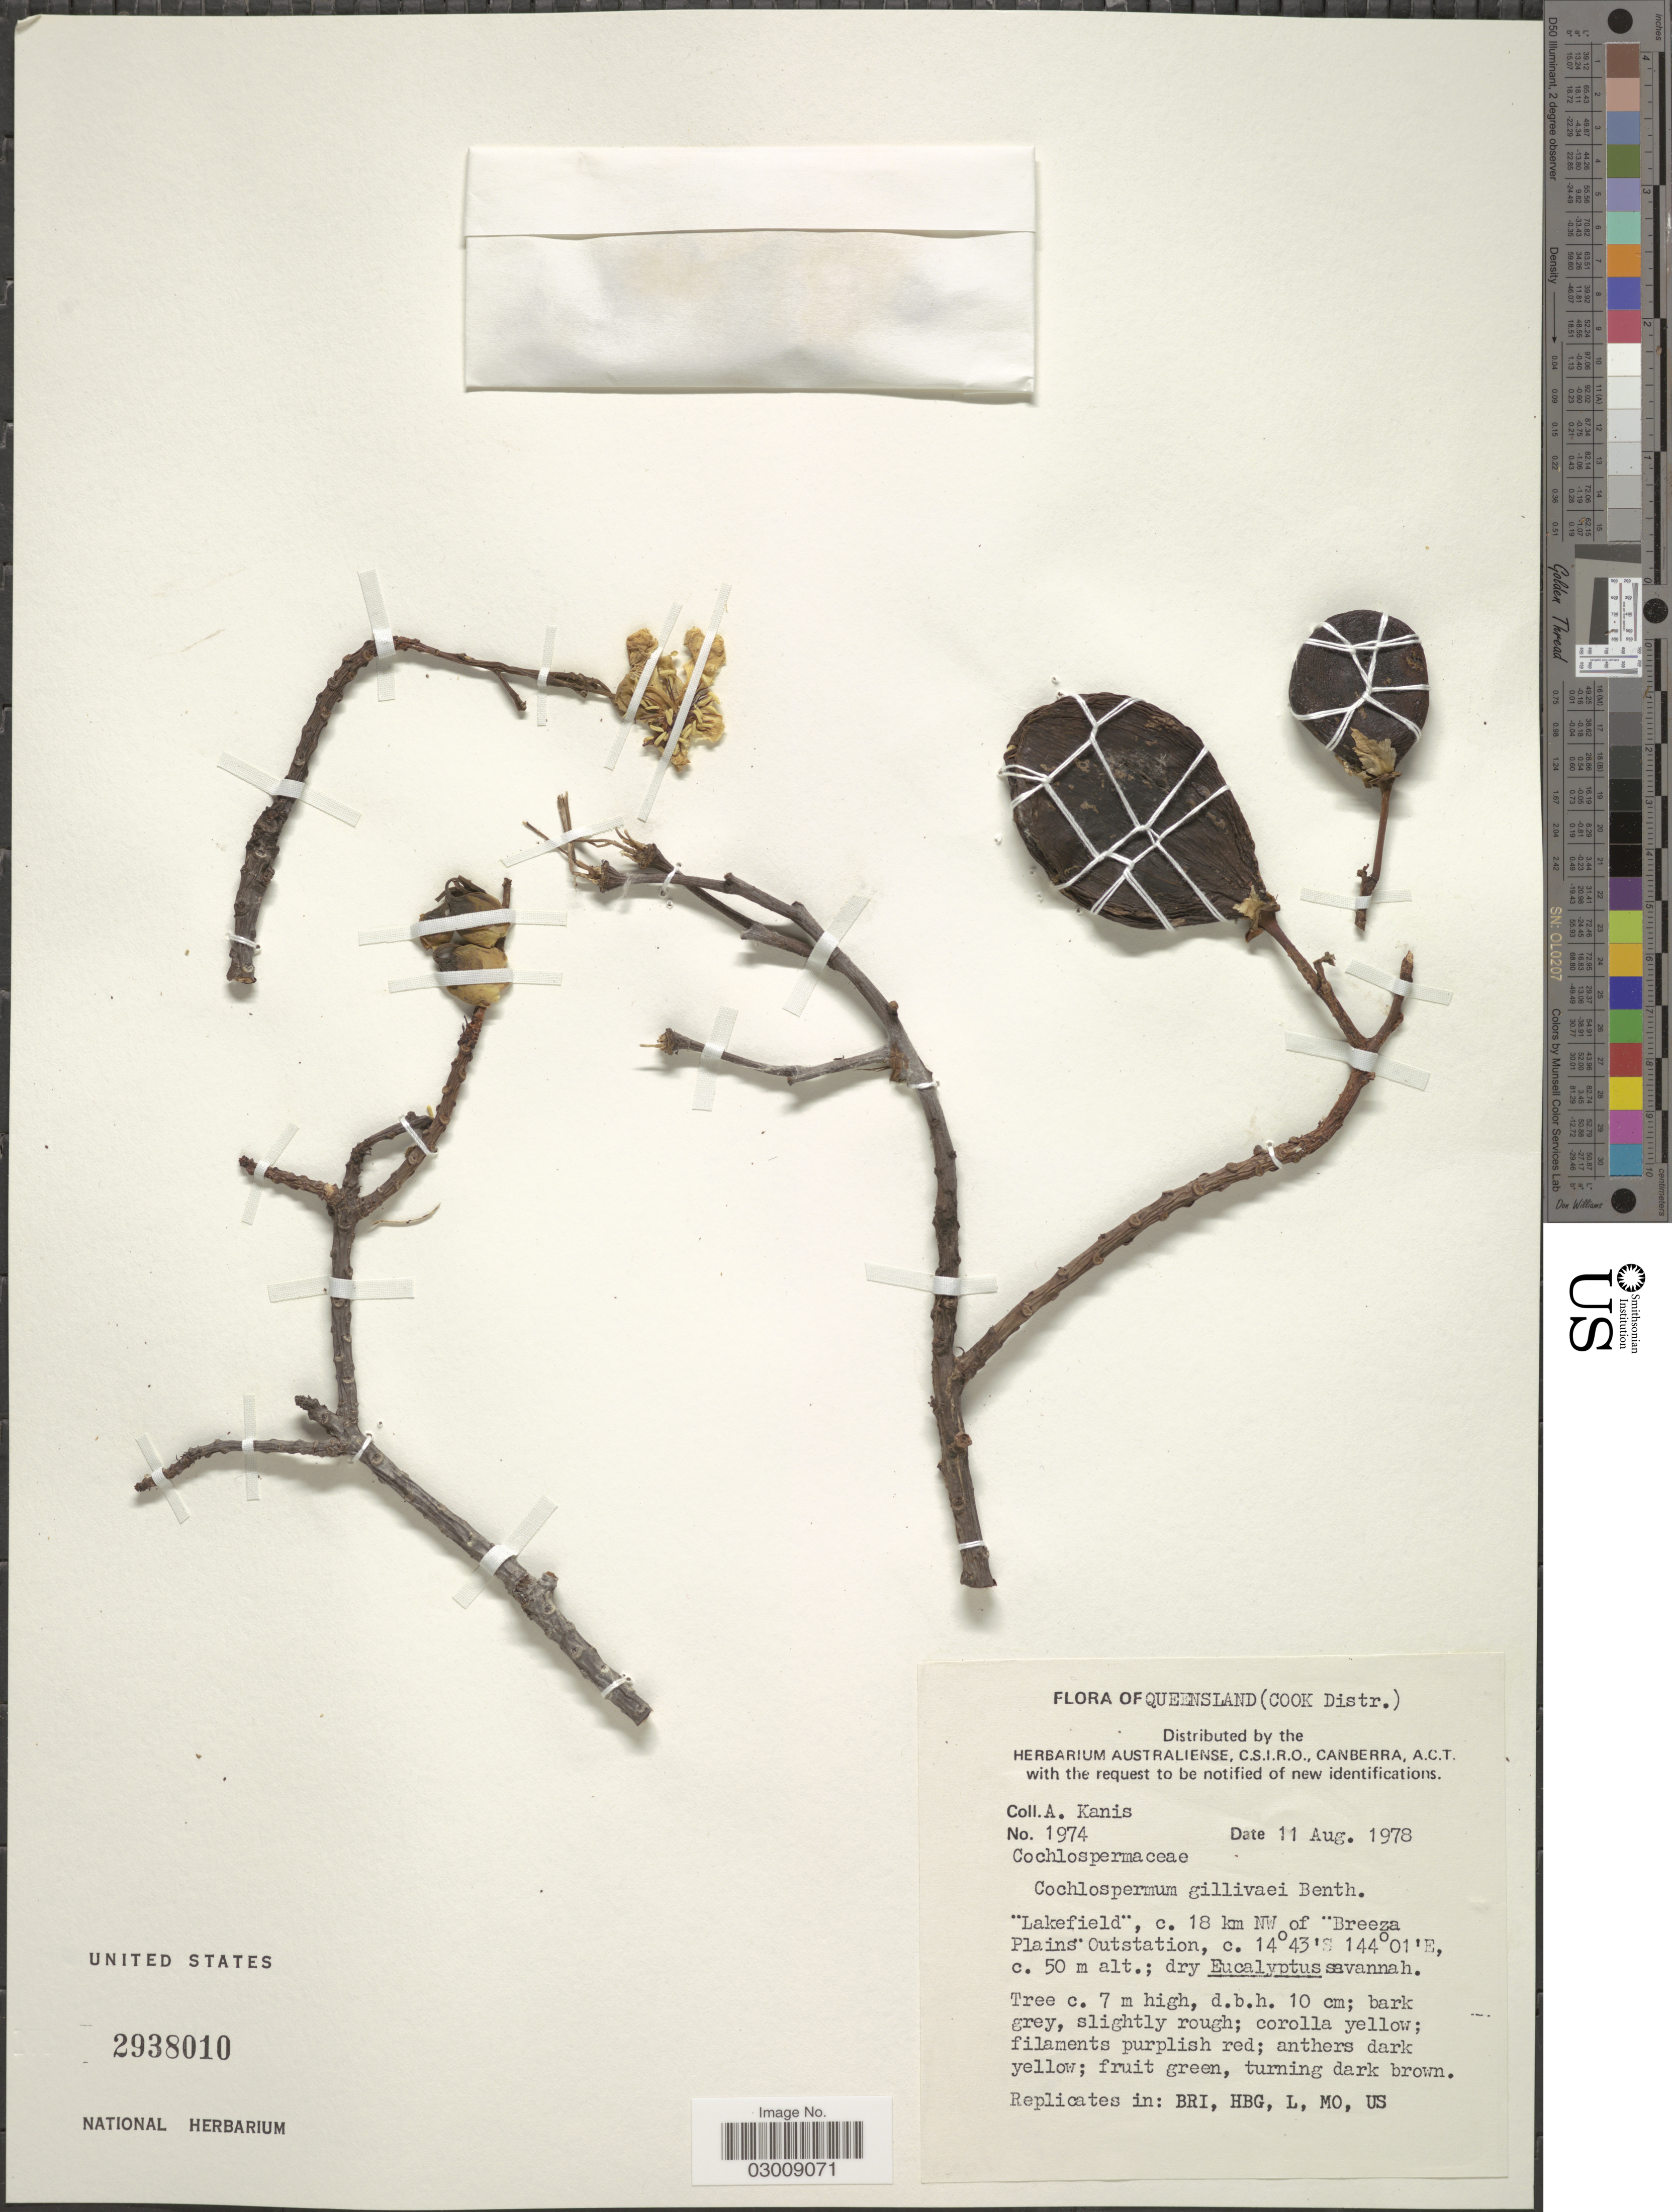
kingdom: Plantae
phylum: Tracheophyta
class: Magnoliopsida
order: Malvales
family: Cochlospermaceae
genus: Cochlospermum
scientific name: Cochlospermum gillivraei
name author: Benth.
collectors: A. Kanis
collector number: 1974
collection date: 1978-08-11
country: Australia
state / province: Queensland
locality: (Cook Distr.). "Lakefield", c. 18 km NW of "Breeza Plains" Outstation.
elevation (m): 50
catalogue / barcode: US 2938010